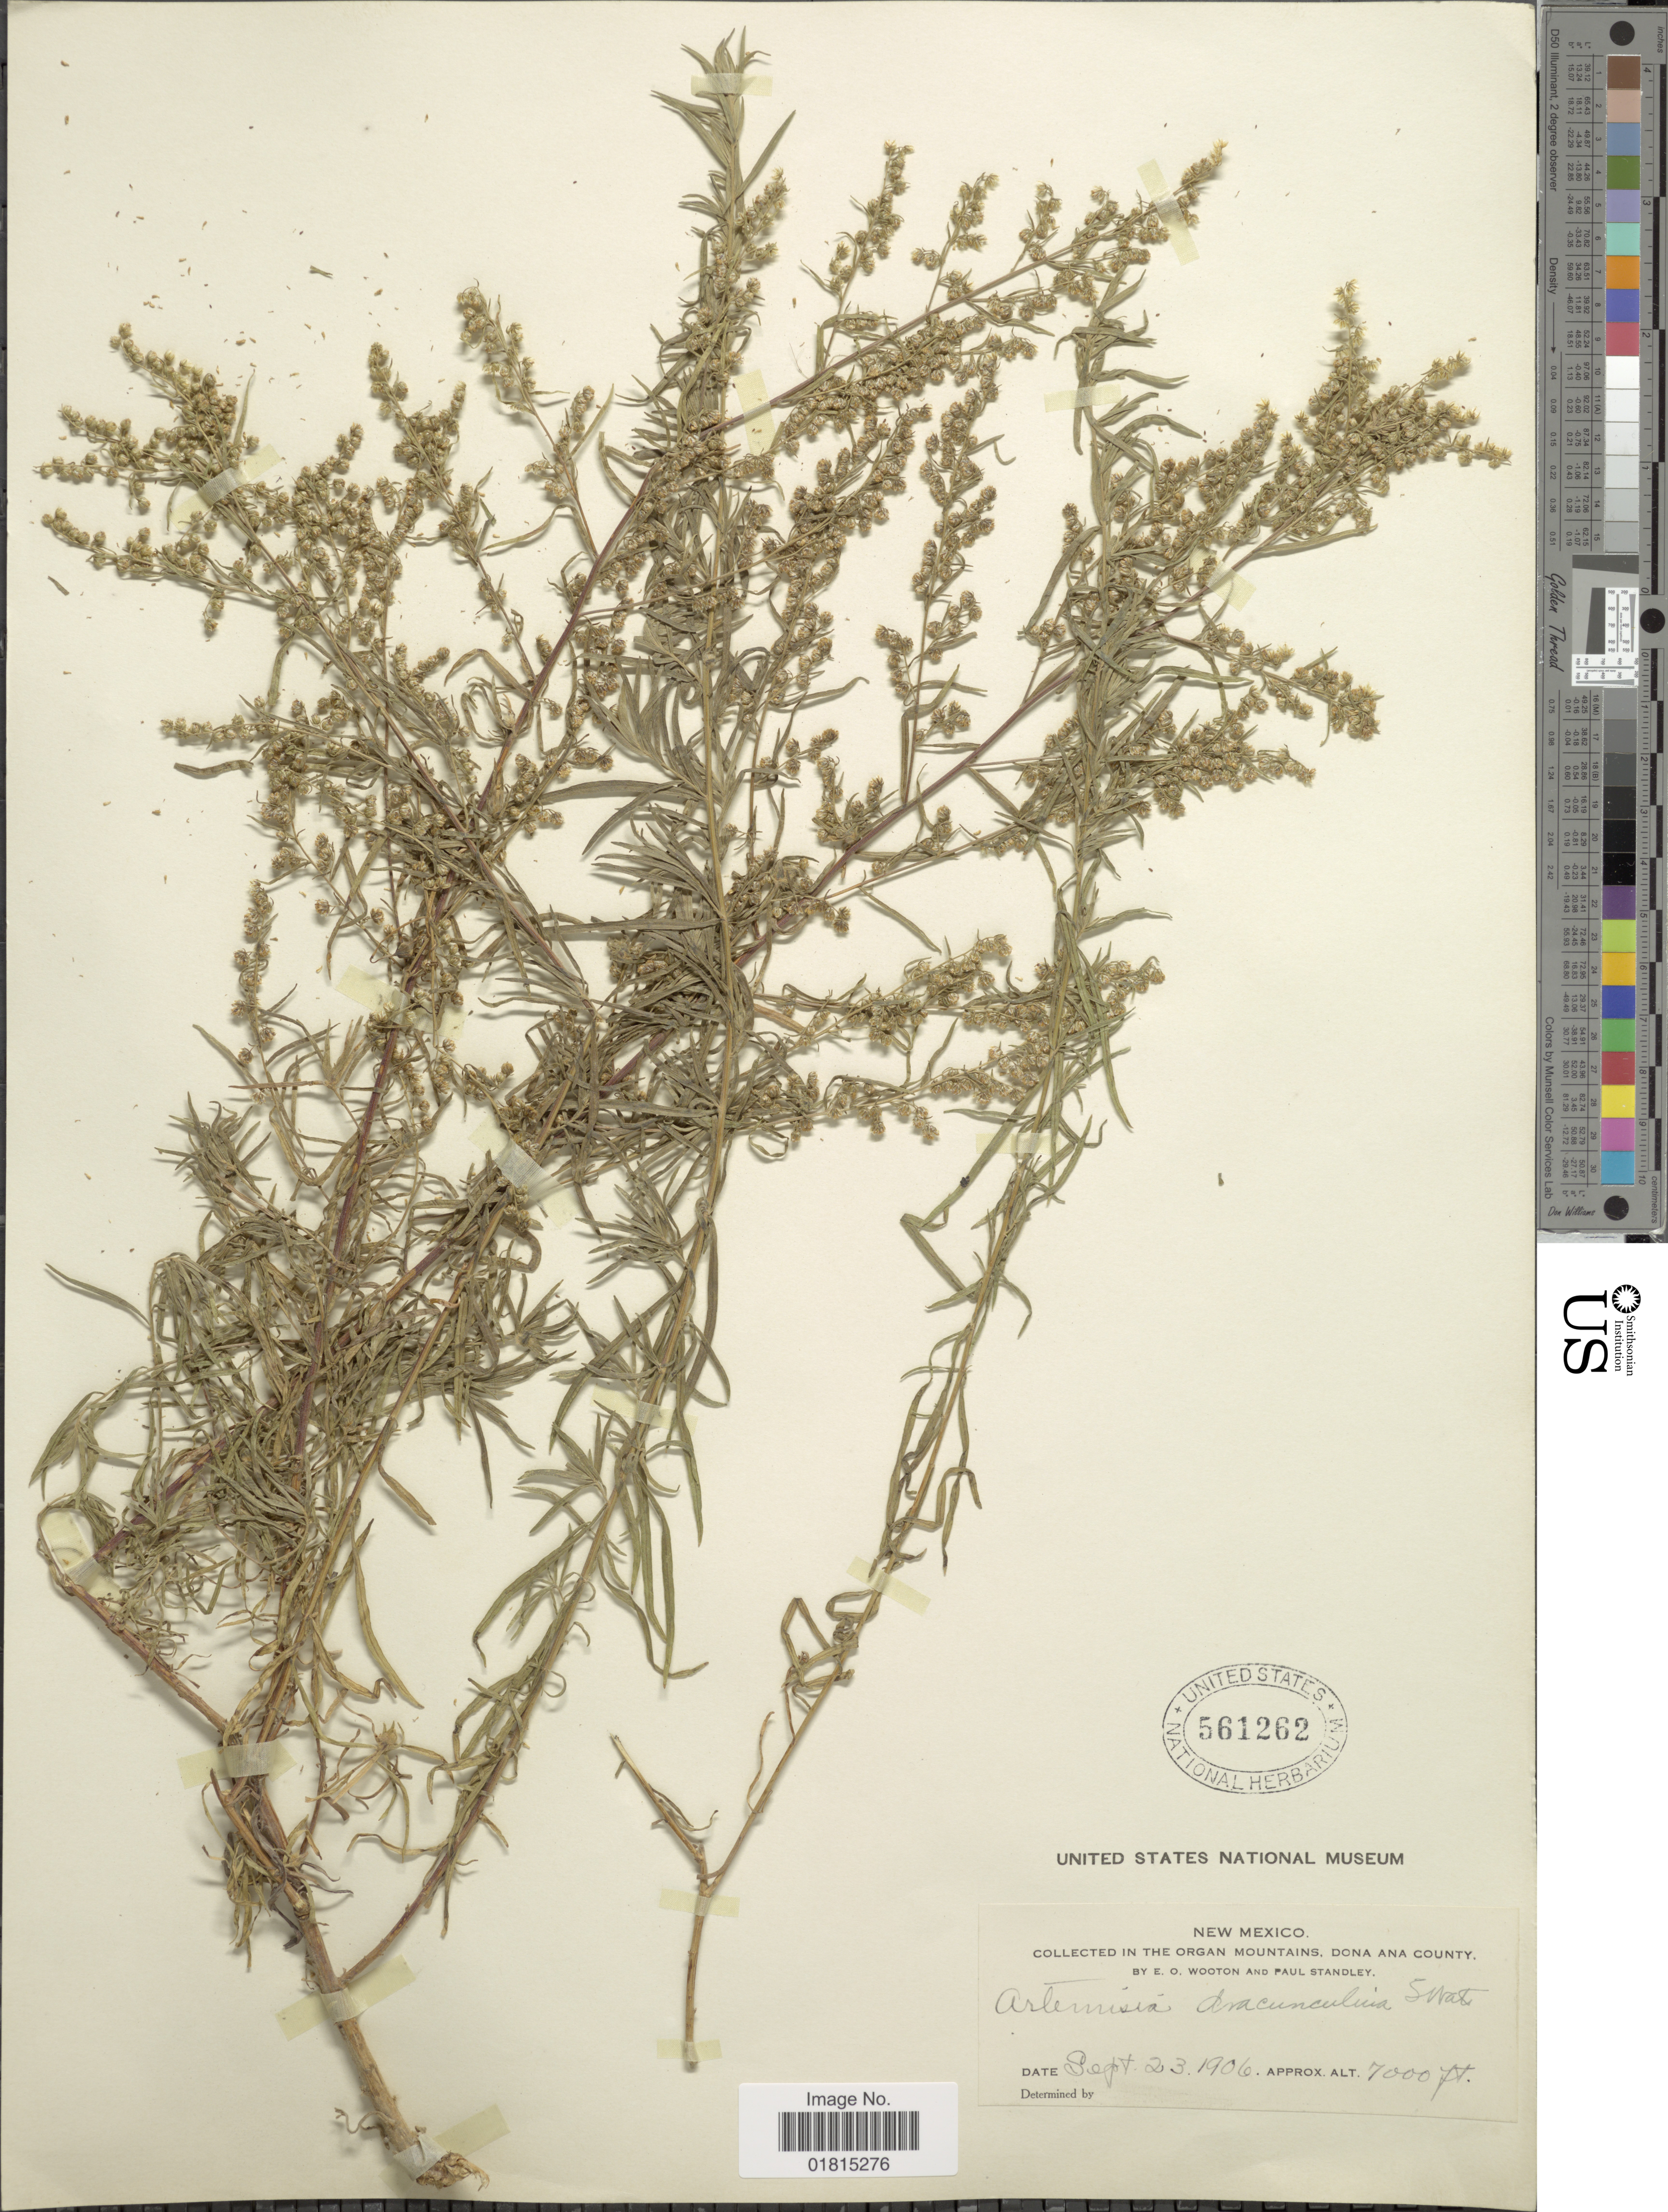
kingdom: Plantae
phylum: Tracheophyta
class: Magnoliopsida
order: Asterales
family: Asteraceae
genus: Artemisia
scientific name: Artemisia dracunculoides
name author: Pursh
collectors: E. O. Wooton & P. C. Standley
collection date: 1906-09-23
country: United States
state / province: New Mexico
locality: In the Organ Mountains, Dona Ana County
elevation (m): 2134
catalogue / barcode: US 561262